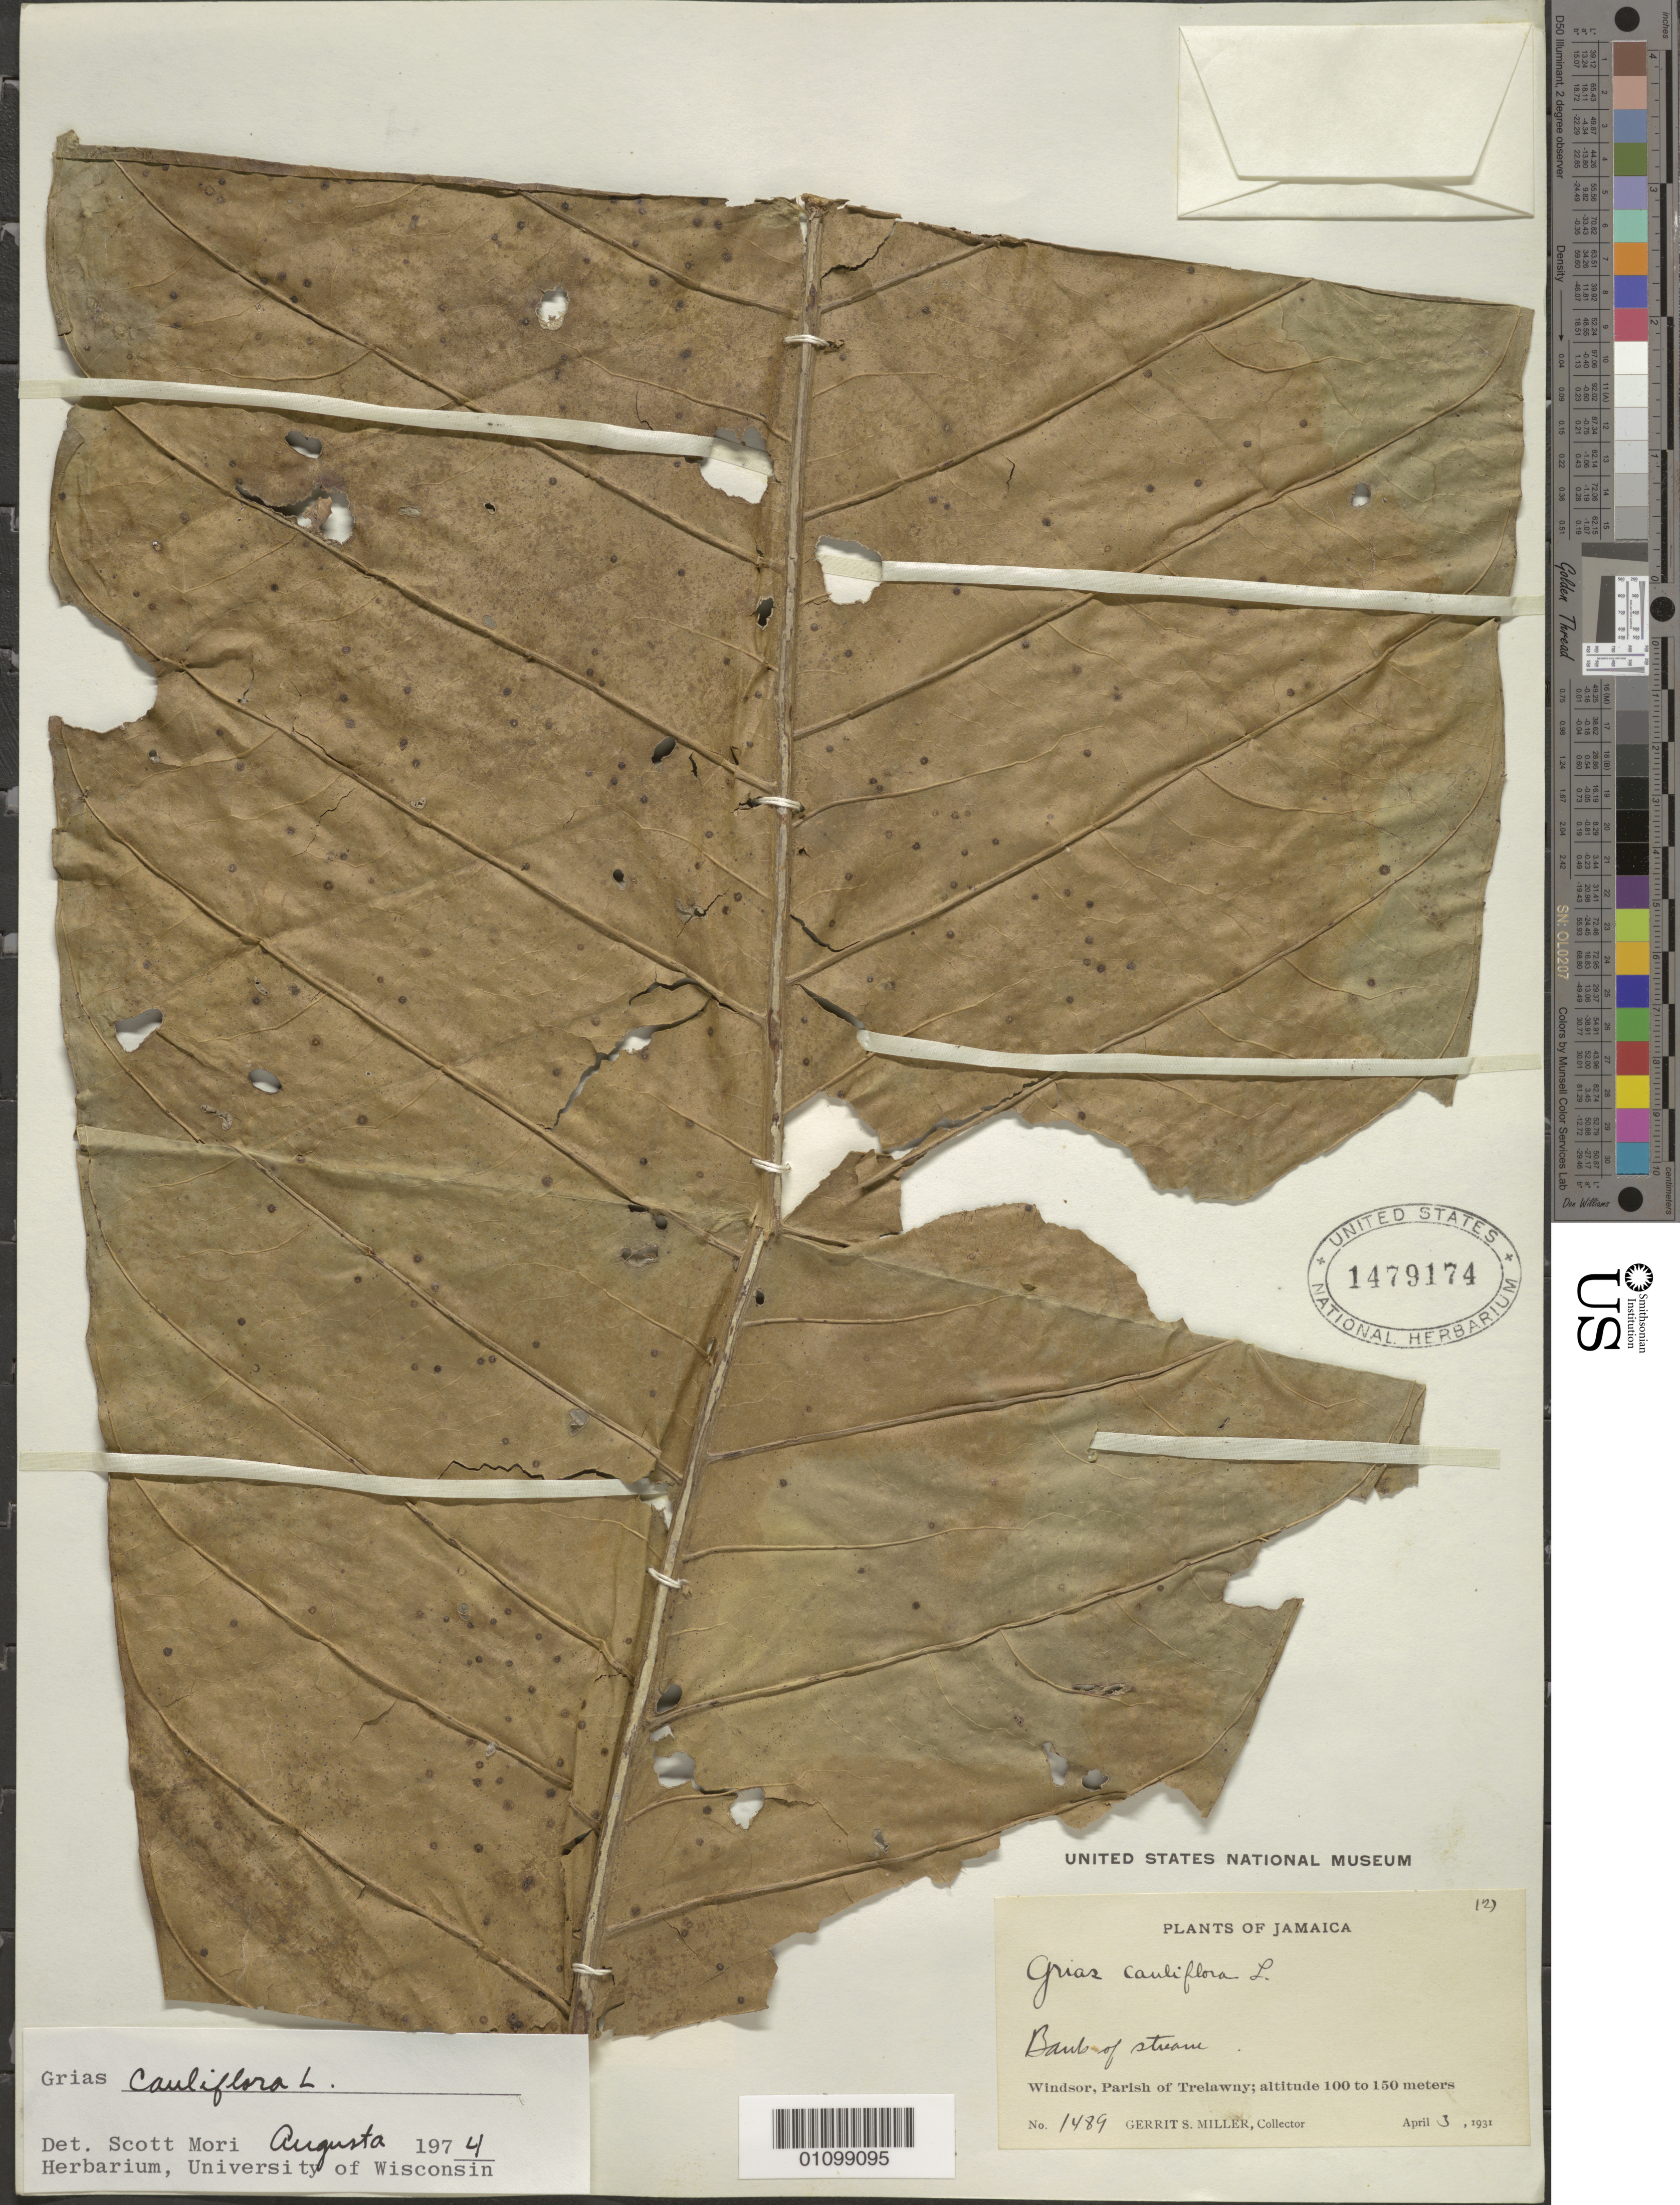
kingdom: Plantae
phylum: Tracheophyta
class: Magnoliopsida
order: Ericales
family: Lecythidaceae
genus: Grias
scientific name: Grias cauliflora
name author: L.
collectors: G. S. Miller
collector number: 1489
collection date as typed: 03 Apr 1931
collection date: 1931-04-03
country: Jamaica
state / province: Trelawny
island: Jamaica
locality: Banks of stream. Windsor.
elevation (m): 100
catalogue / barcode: US 1479174